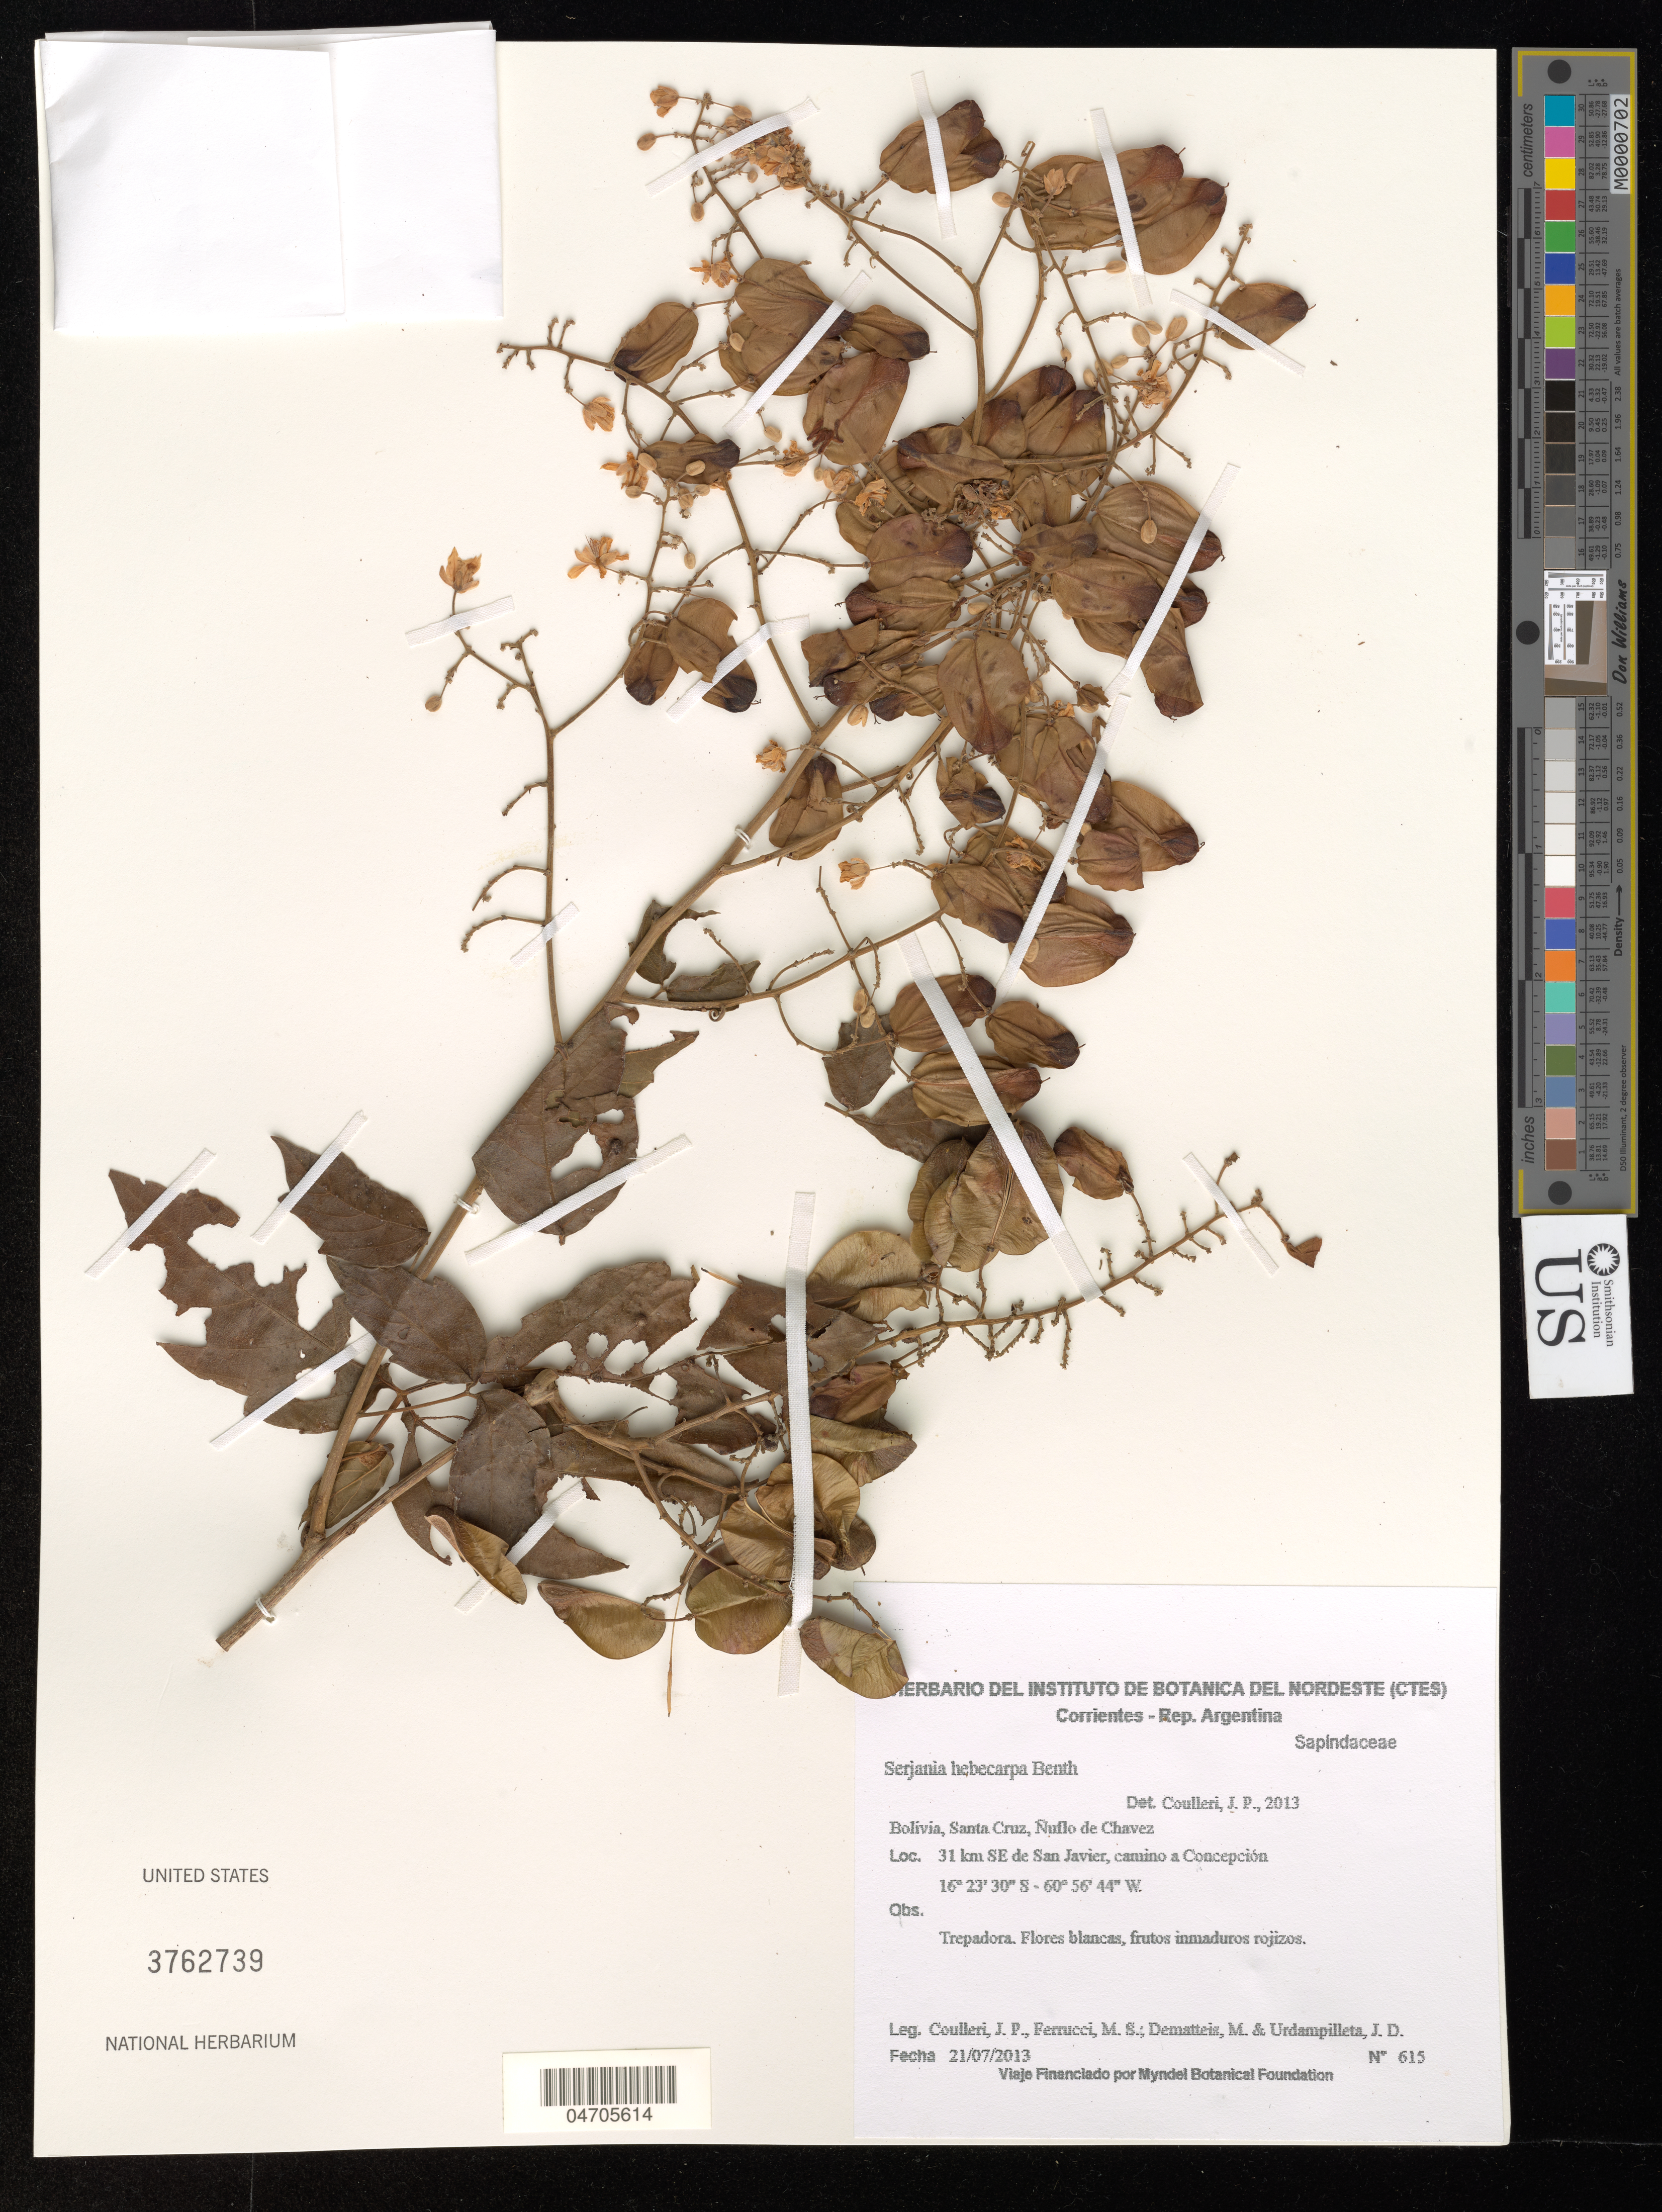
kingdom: Plantae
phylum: Tracheophyta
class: Magnoliopsida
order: Sapindales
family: Sapindaceae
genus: Serjania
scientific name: Serjania hebecarpa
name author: Benth.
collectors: J. Coulleri, M. S. Ferrucci, M. Dematteis & J. Urdampilleta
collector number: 615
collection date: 2013-07-21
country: Bolivia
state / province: Santa Cruz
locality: Ñuflo de Chavez. 31 km SE de San Javier, camino a Concepción.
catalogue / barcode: US 3762739